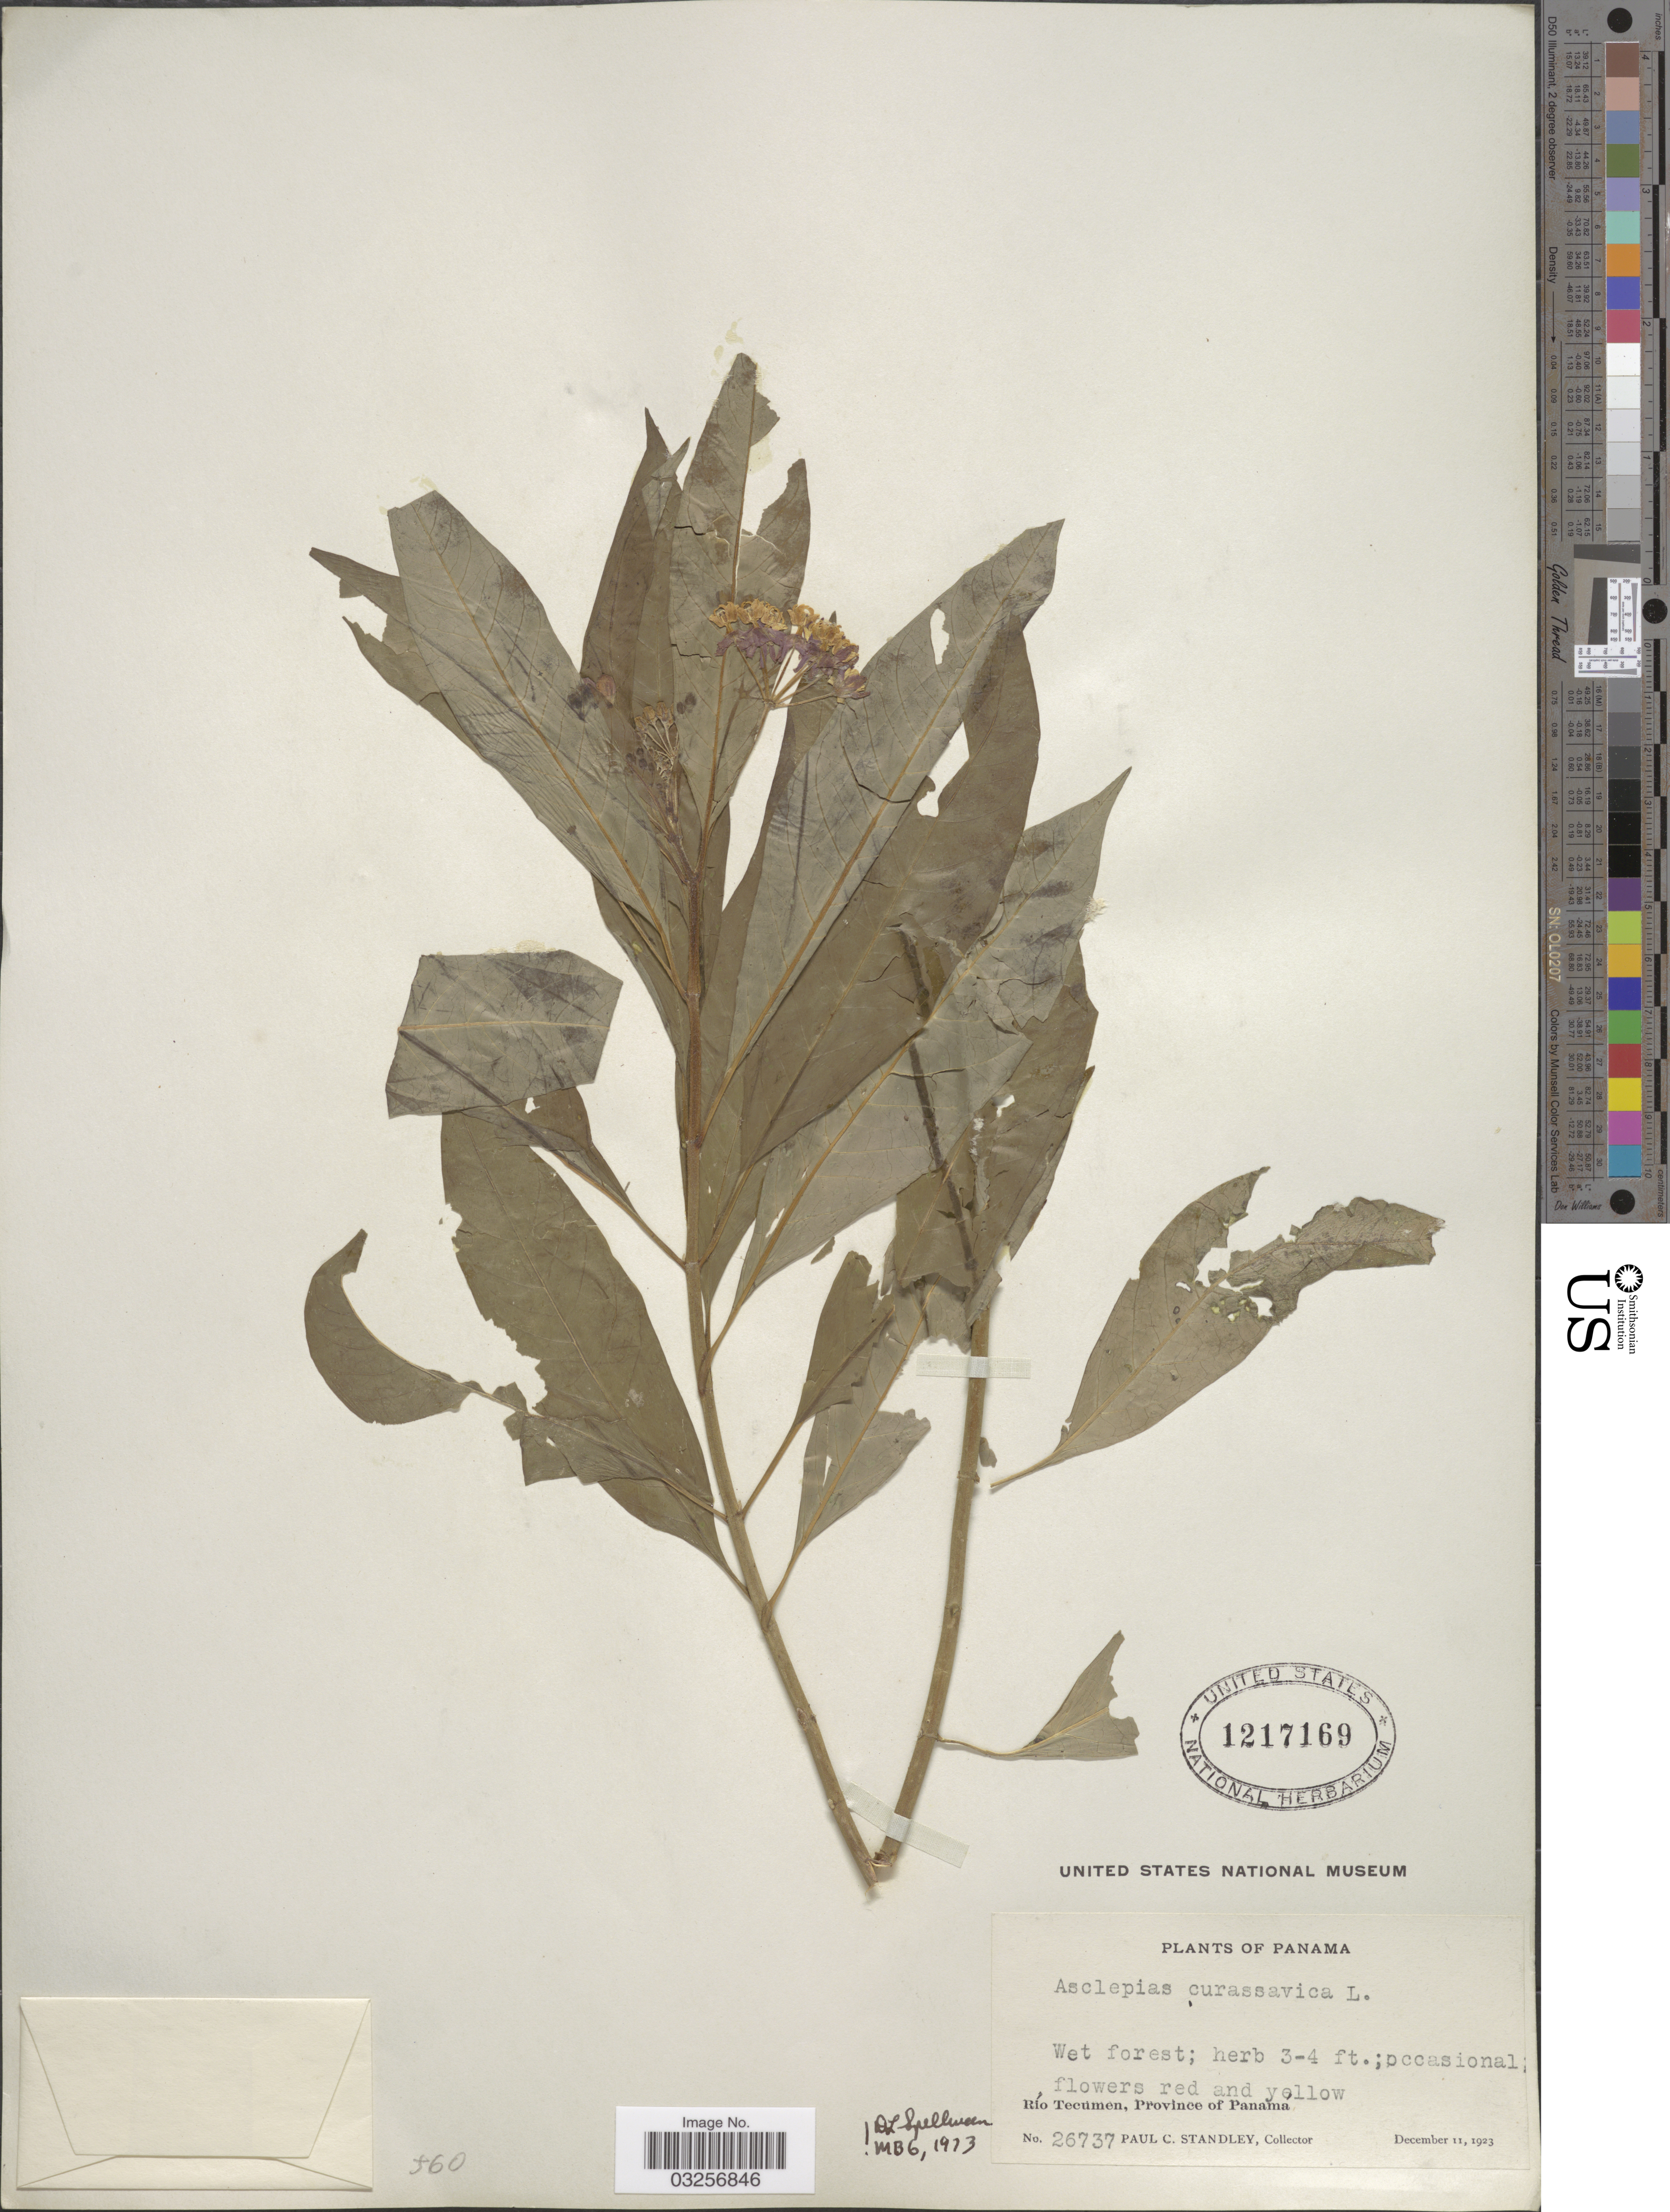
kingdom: Plantae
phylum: Tracheophyta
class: Magnoliopsida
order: Gentianales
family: Apocynaceae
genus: Asclepias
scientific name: Asclepias curassavica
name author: L.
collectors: P. C. Standley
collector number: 26737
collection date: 1923-12-11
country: Panama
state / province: Panamá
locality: Río Tecumen.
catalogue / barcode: US 1217169